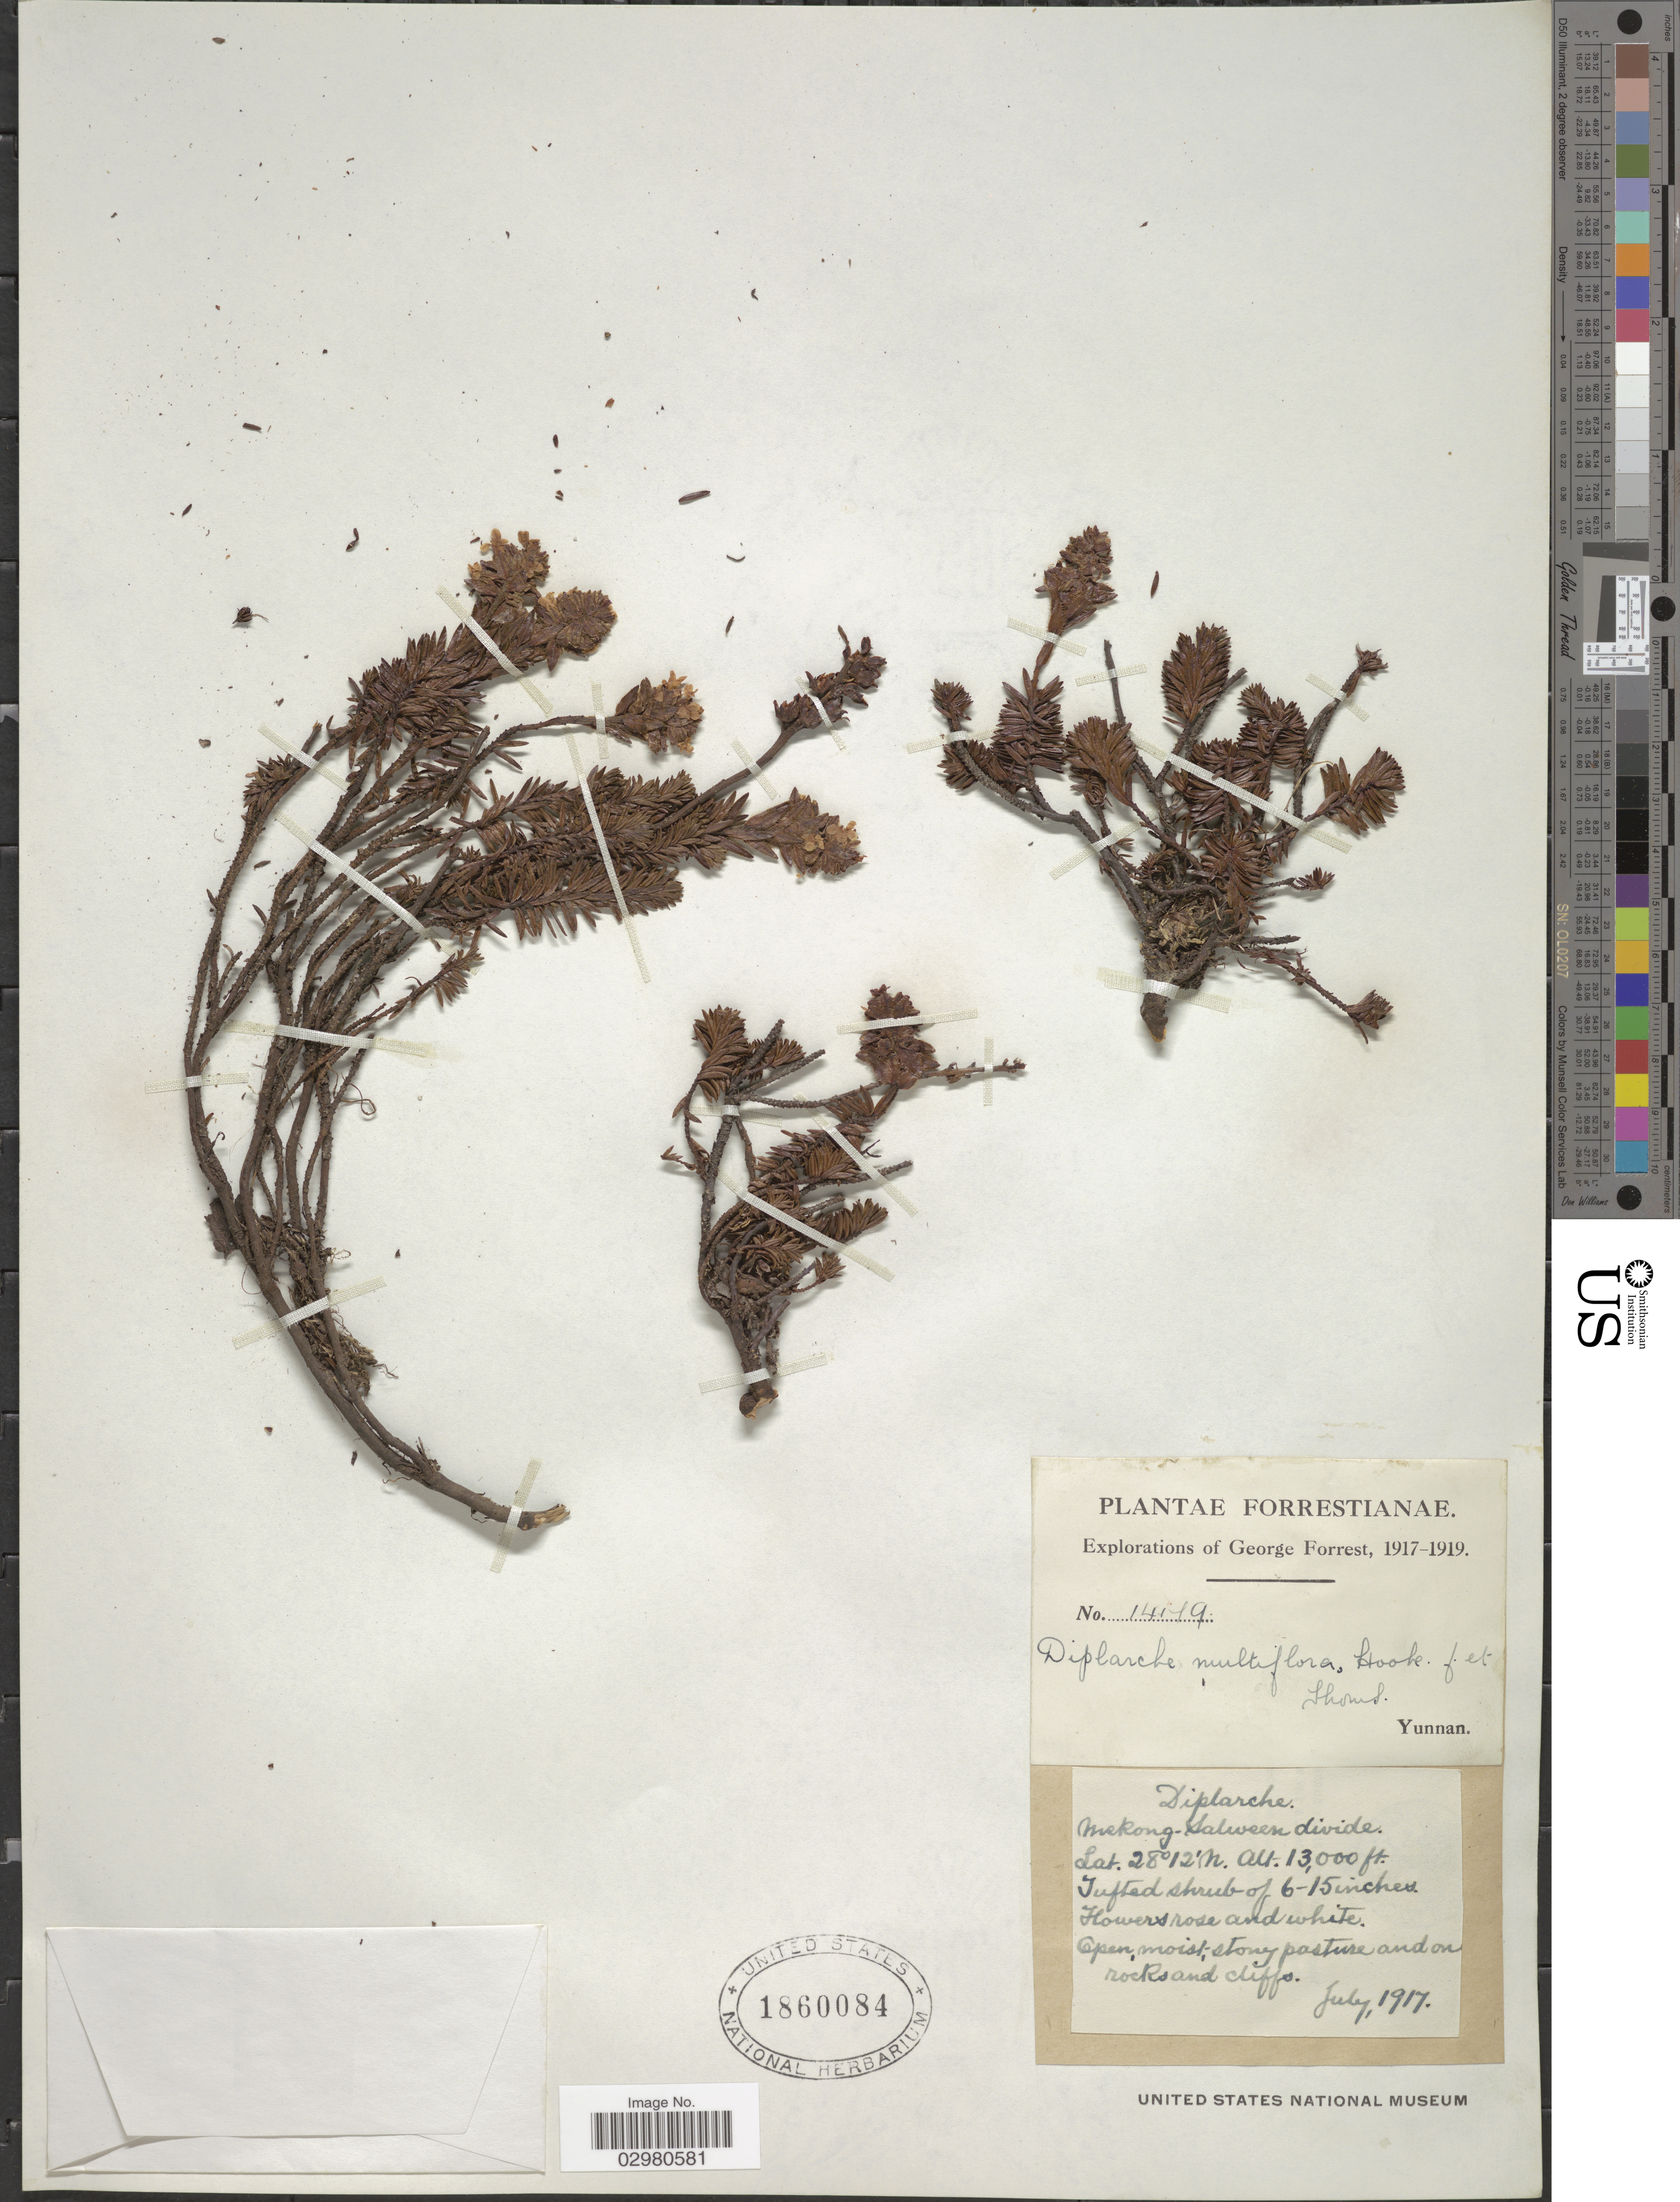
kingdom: Plantae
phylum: Tracheophyta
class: Magnoliopsida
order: Ericales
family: Ericaceae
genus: Diplarche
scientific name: Diplarche multiflora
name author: Hook. f. & Thomson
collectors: G. Forrest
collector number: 14119*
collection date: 1917-07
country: China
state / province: Yunnan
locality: Mekong-Salween divide.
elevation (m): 3962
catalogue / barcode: US 1860084